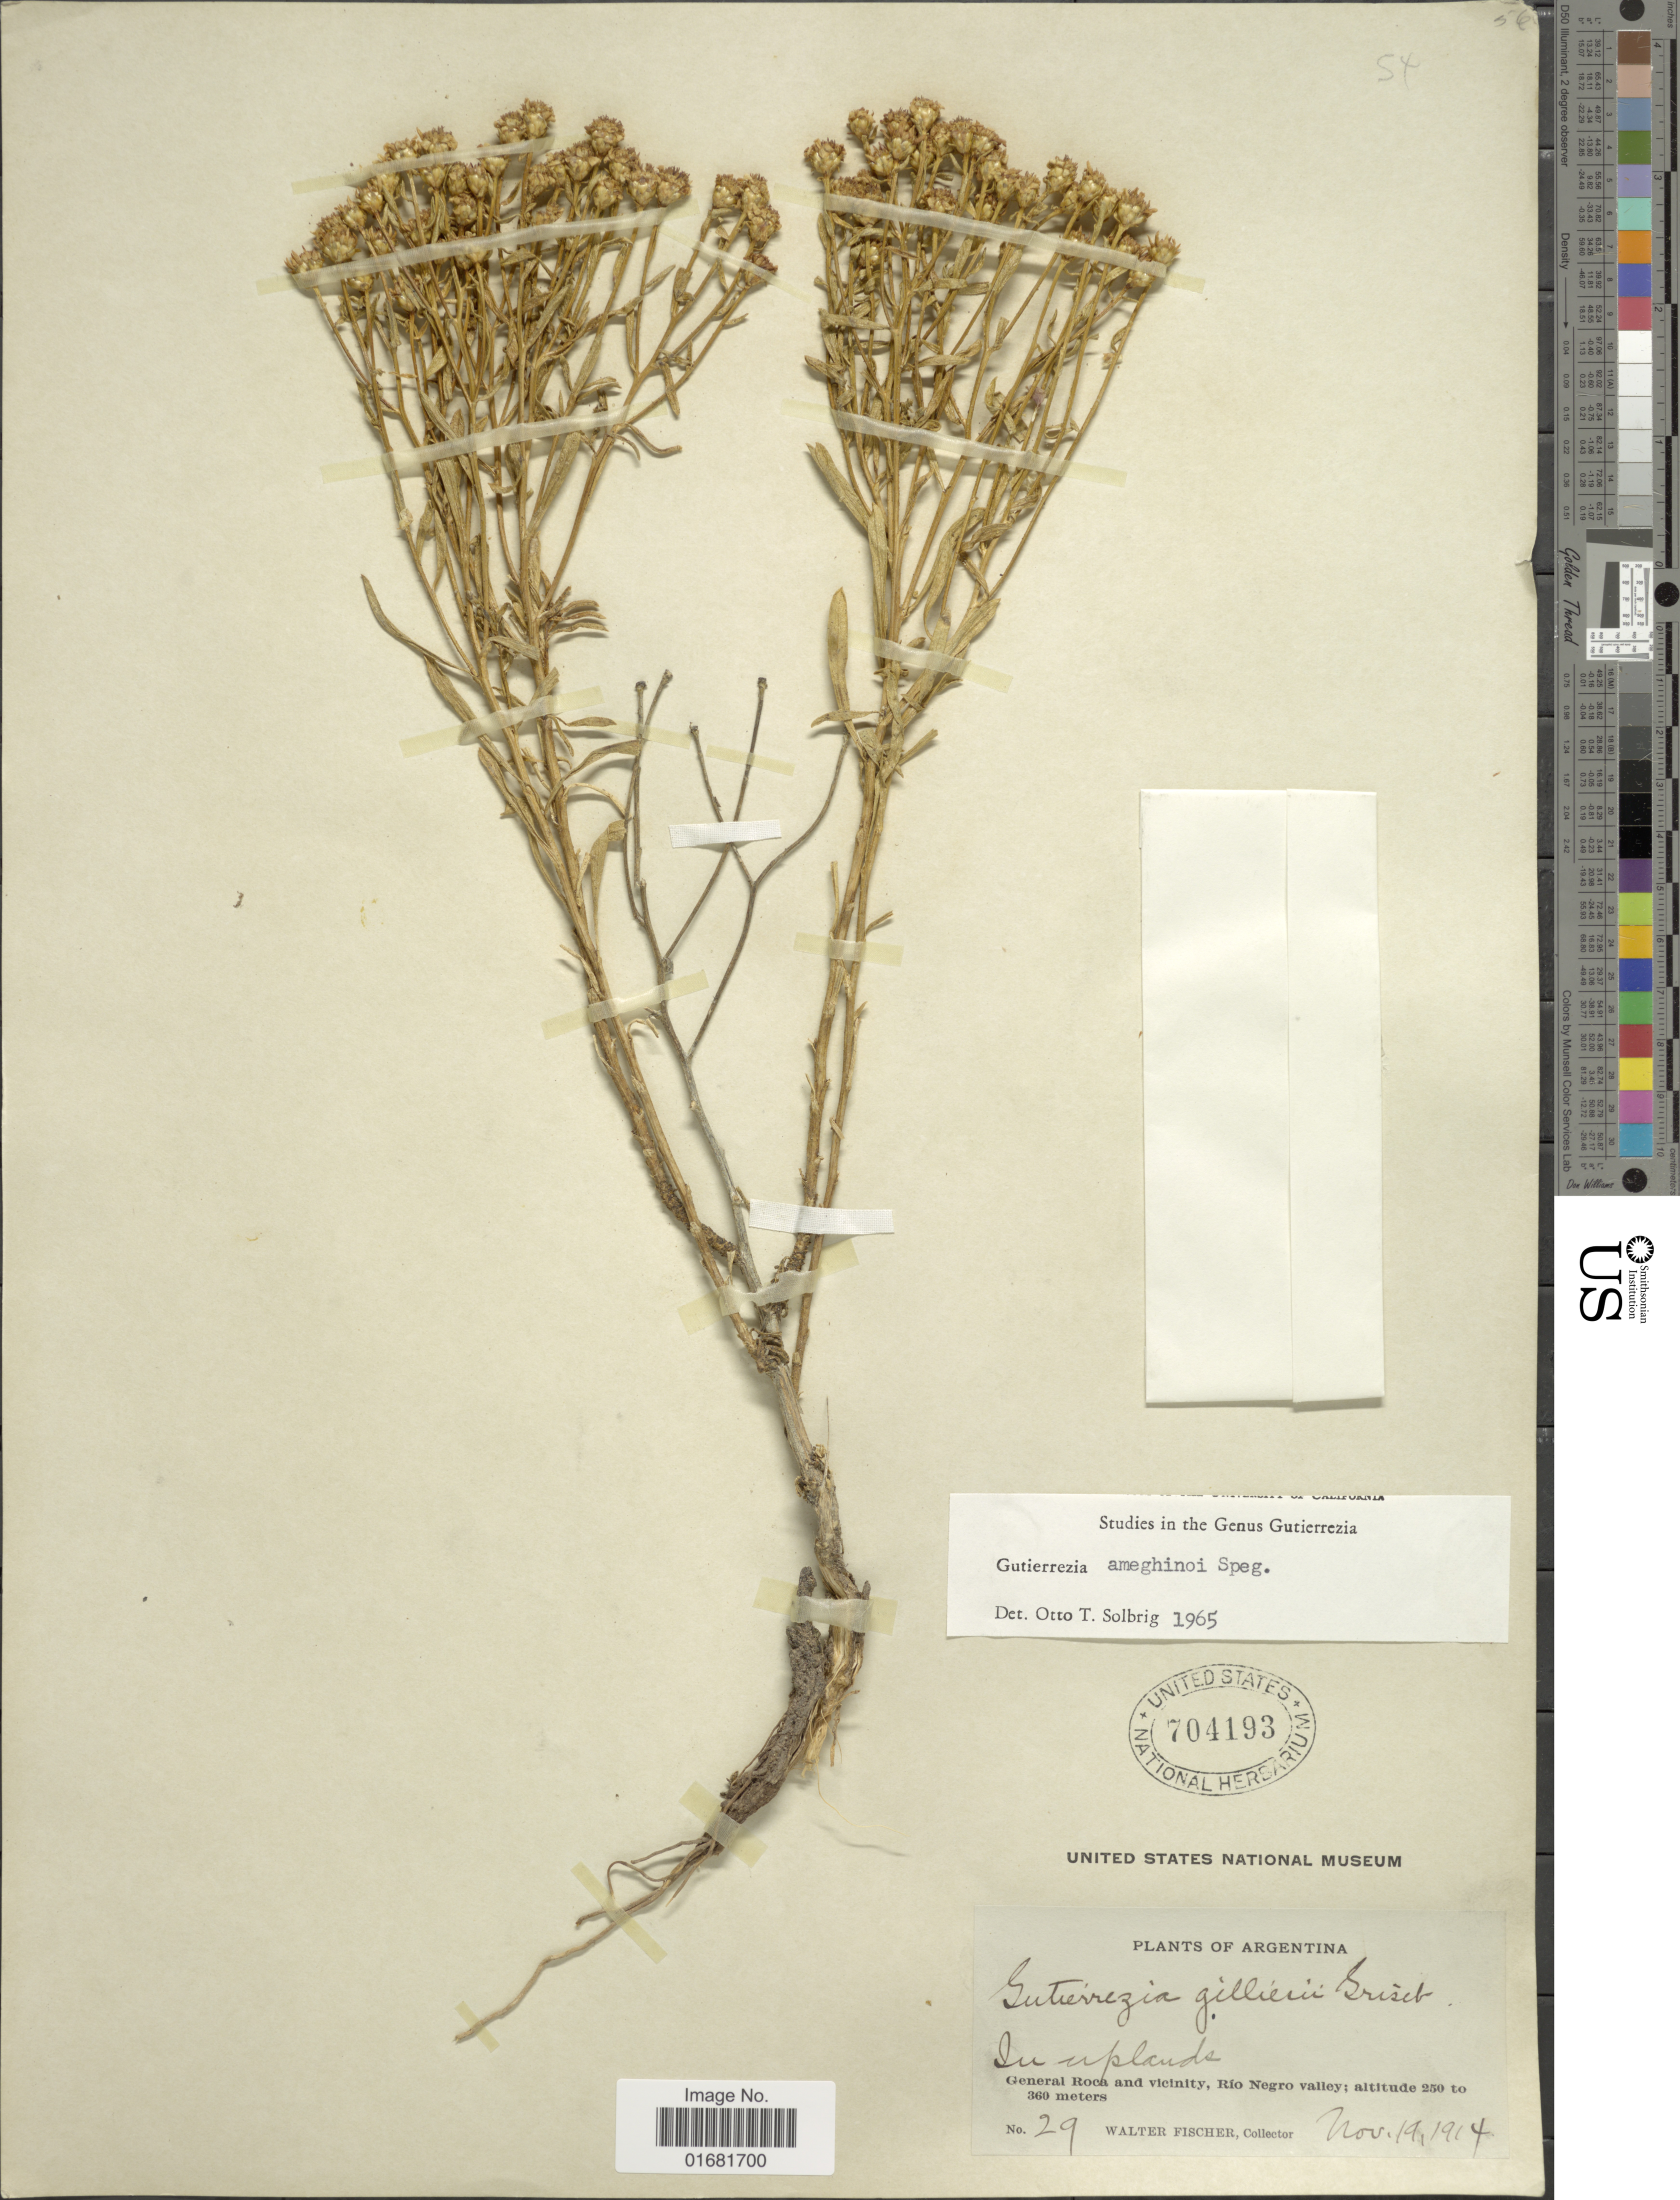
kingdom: Plantae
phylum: Tracheophyta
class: Magnoliopsida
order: Asterales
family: Asteraceae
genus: Gutierrezia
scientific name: Gutierrezia ameghinoi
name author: Speg.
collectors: W. Fischer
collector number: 29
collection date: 1914-11-19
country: Argentina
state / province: Rio Negro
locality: General Roca and vicinity, Río Negro valley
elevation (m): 250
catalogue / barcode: US 704193